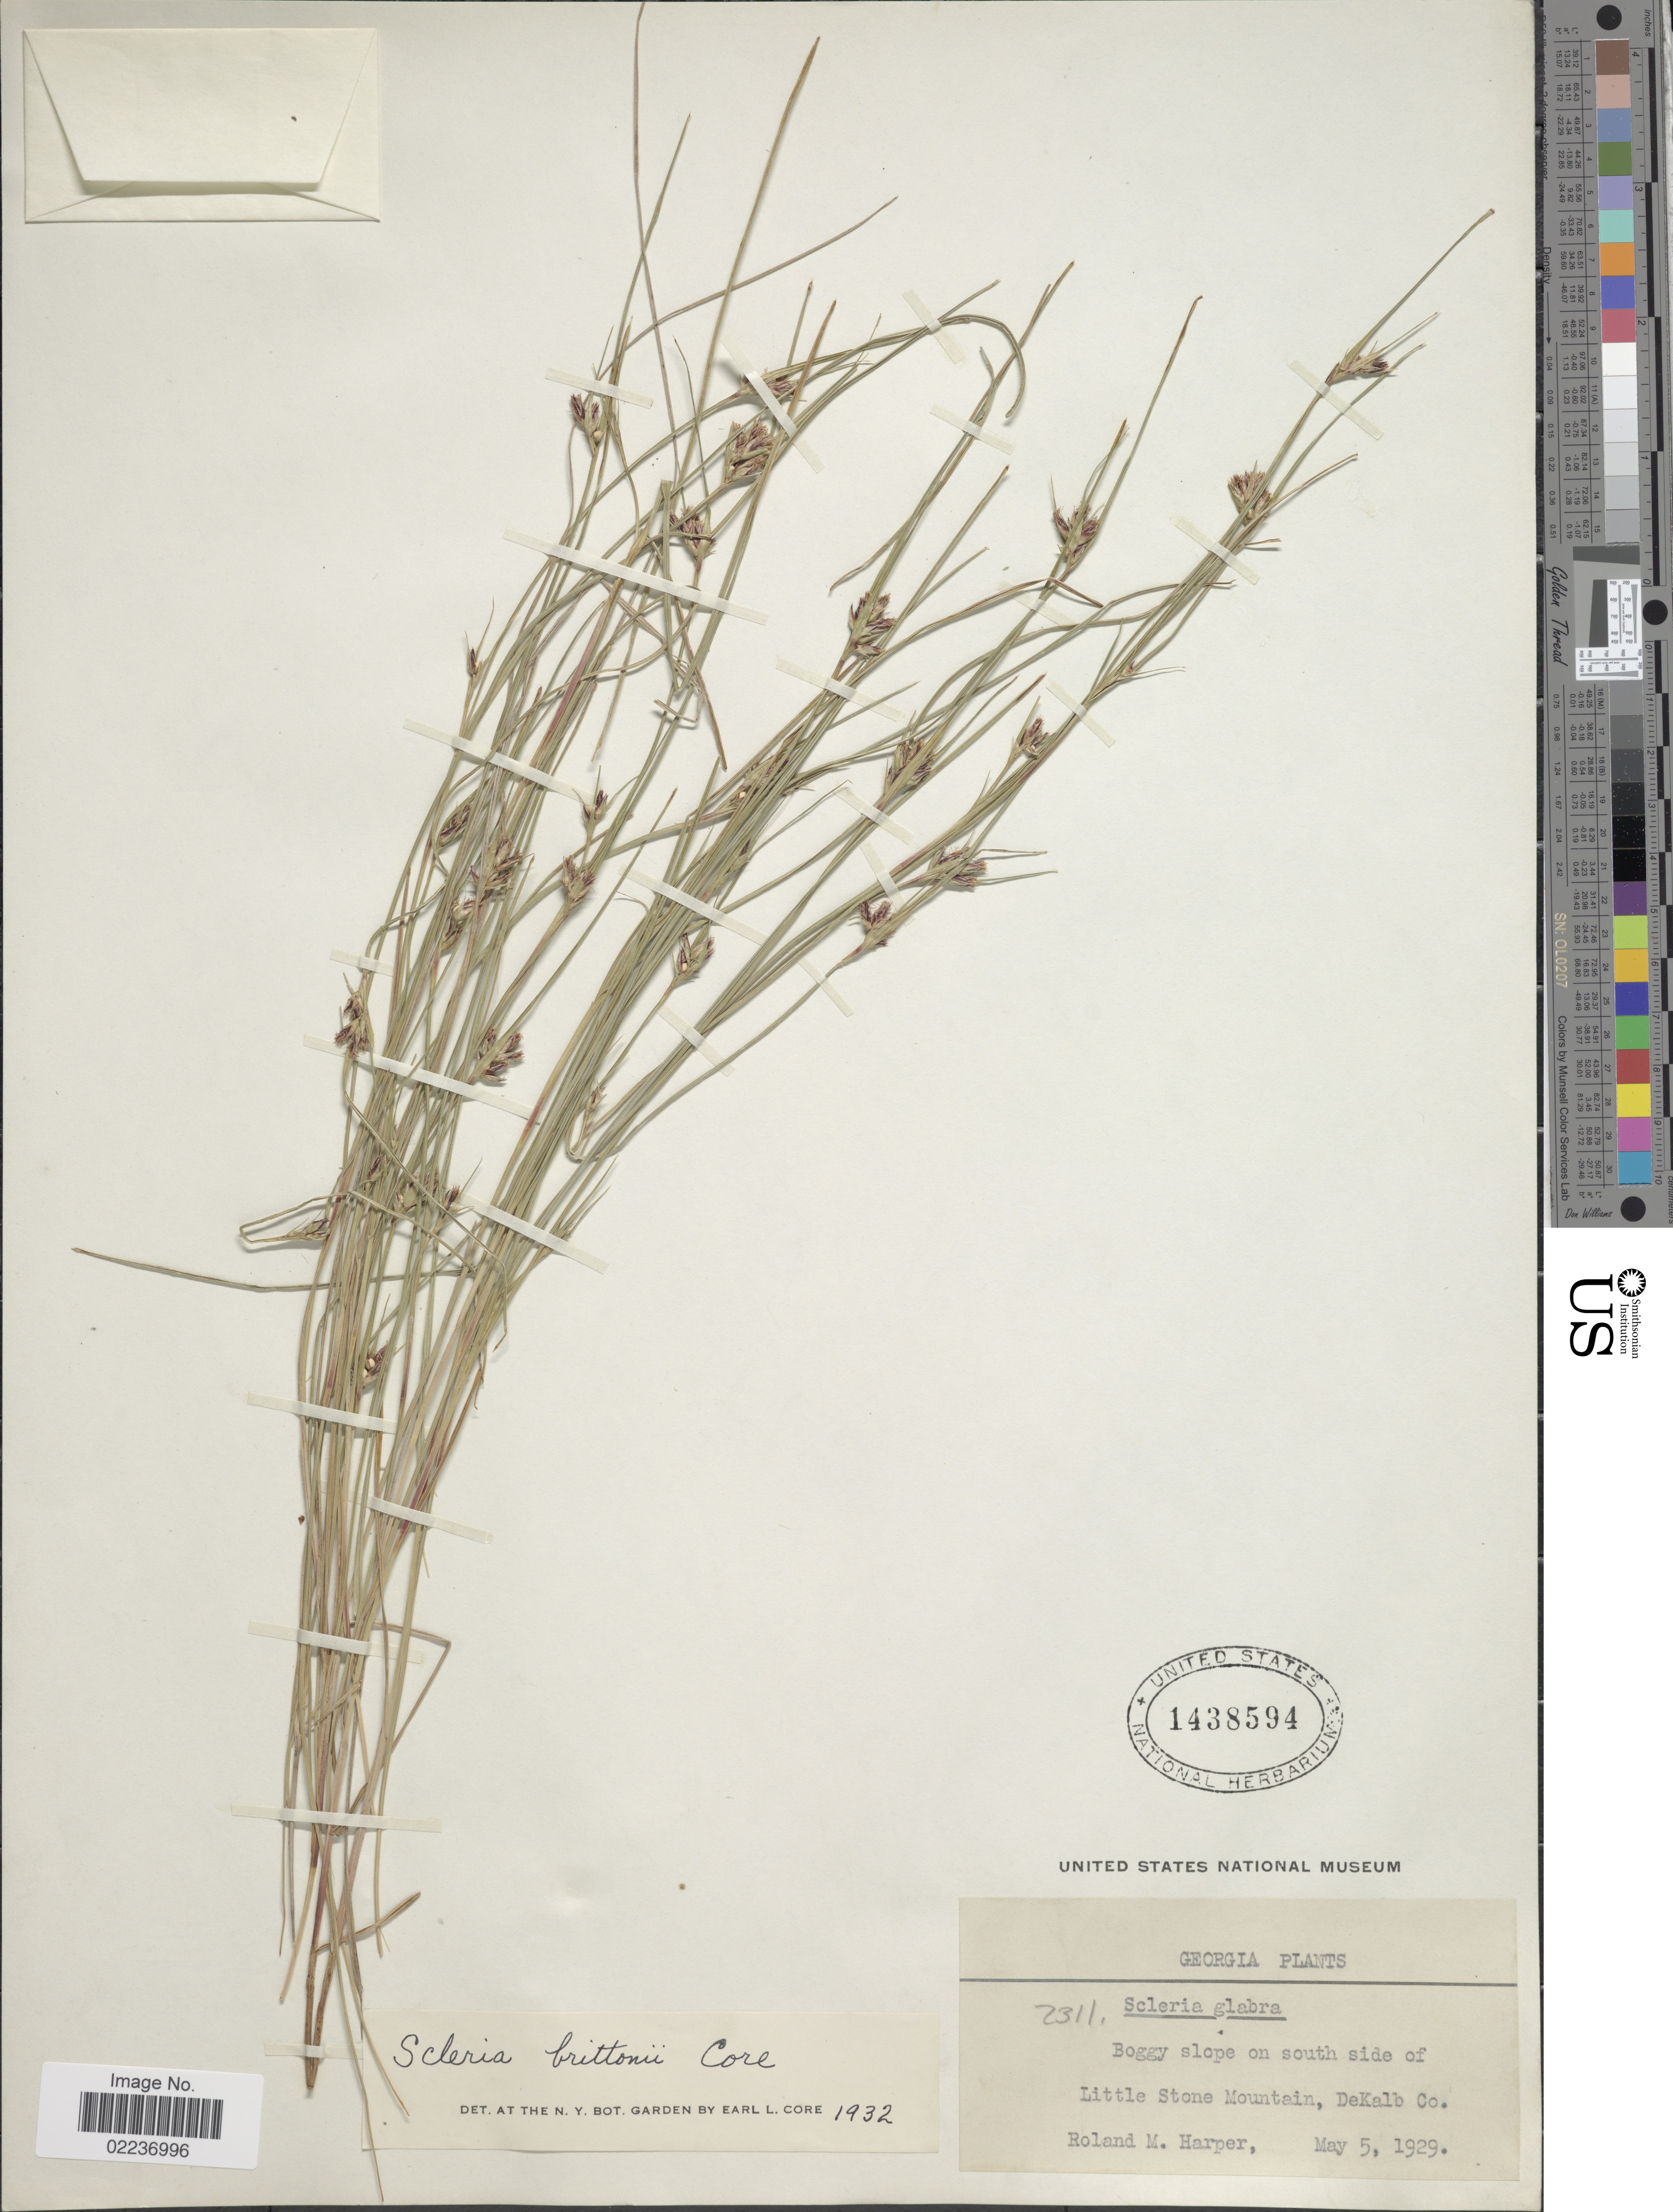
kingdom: Plantae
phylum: Tracheophyta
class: Liliopsida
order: Poales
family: Cyperaceae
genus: Scleria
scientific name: Scleria brittonii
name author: Core ex Small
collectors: R. M. Harper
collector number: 2311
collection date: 1929-05-05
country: United States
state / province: Georgia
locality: Boggy slope on south side of Little Stone Mountain, DeKalb Co.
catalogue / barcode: US 1438594